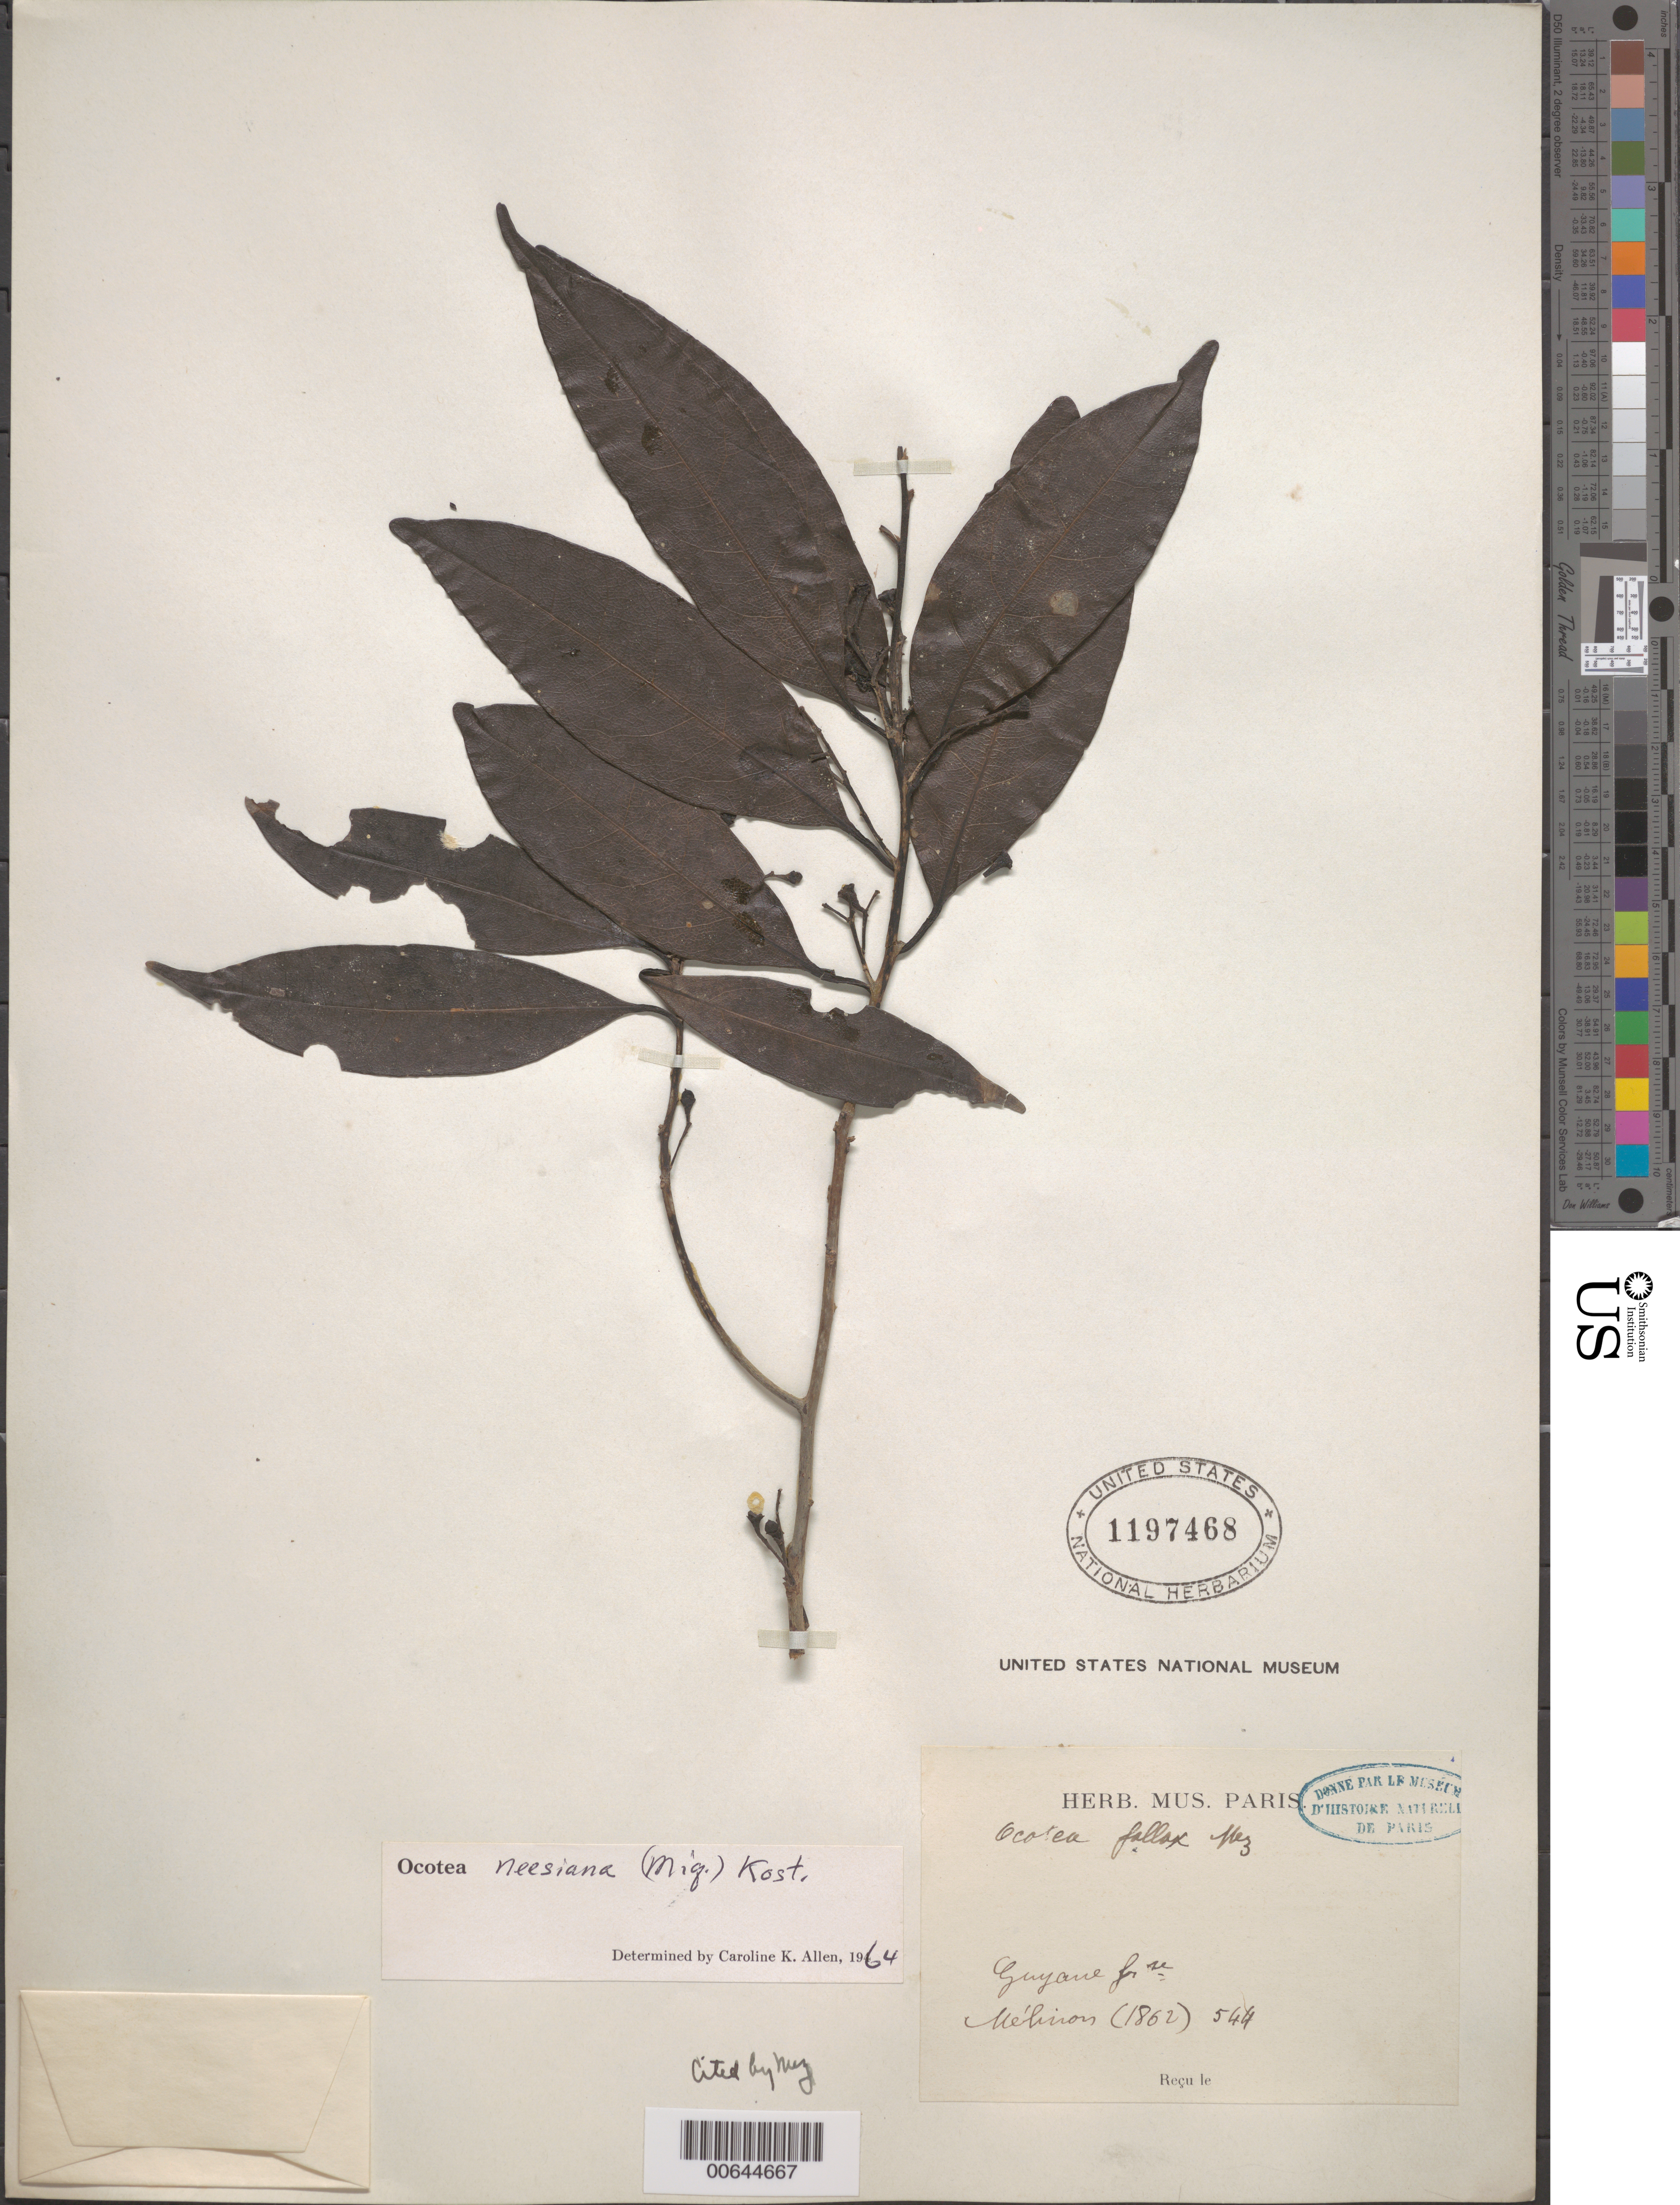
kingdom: Plantae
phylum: Tracheophyta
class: Magnoliopsida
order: Laurales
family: Lauraceae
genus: Ocotea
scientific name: Ocotea neesiana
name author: (Miq.) Kosterm.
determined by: Allen, C. K.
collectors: E. Mélinon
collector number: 544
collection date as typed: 1862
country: French Guiana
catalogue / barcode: US 1197468